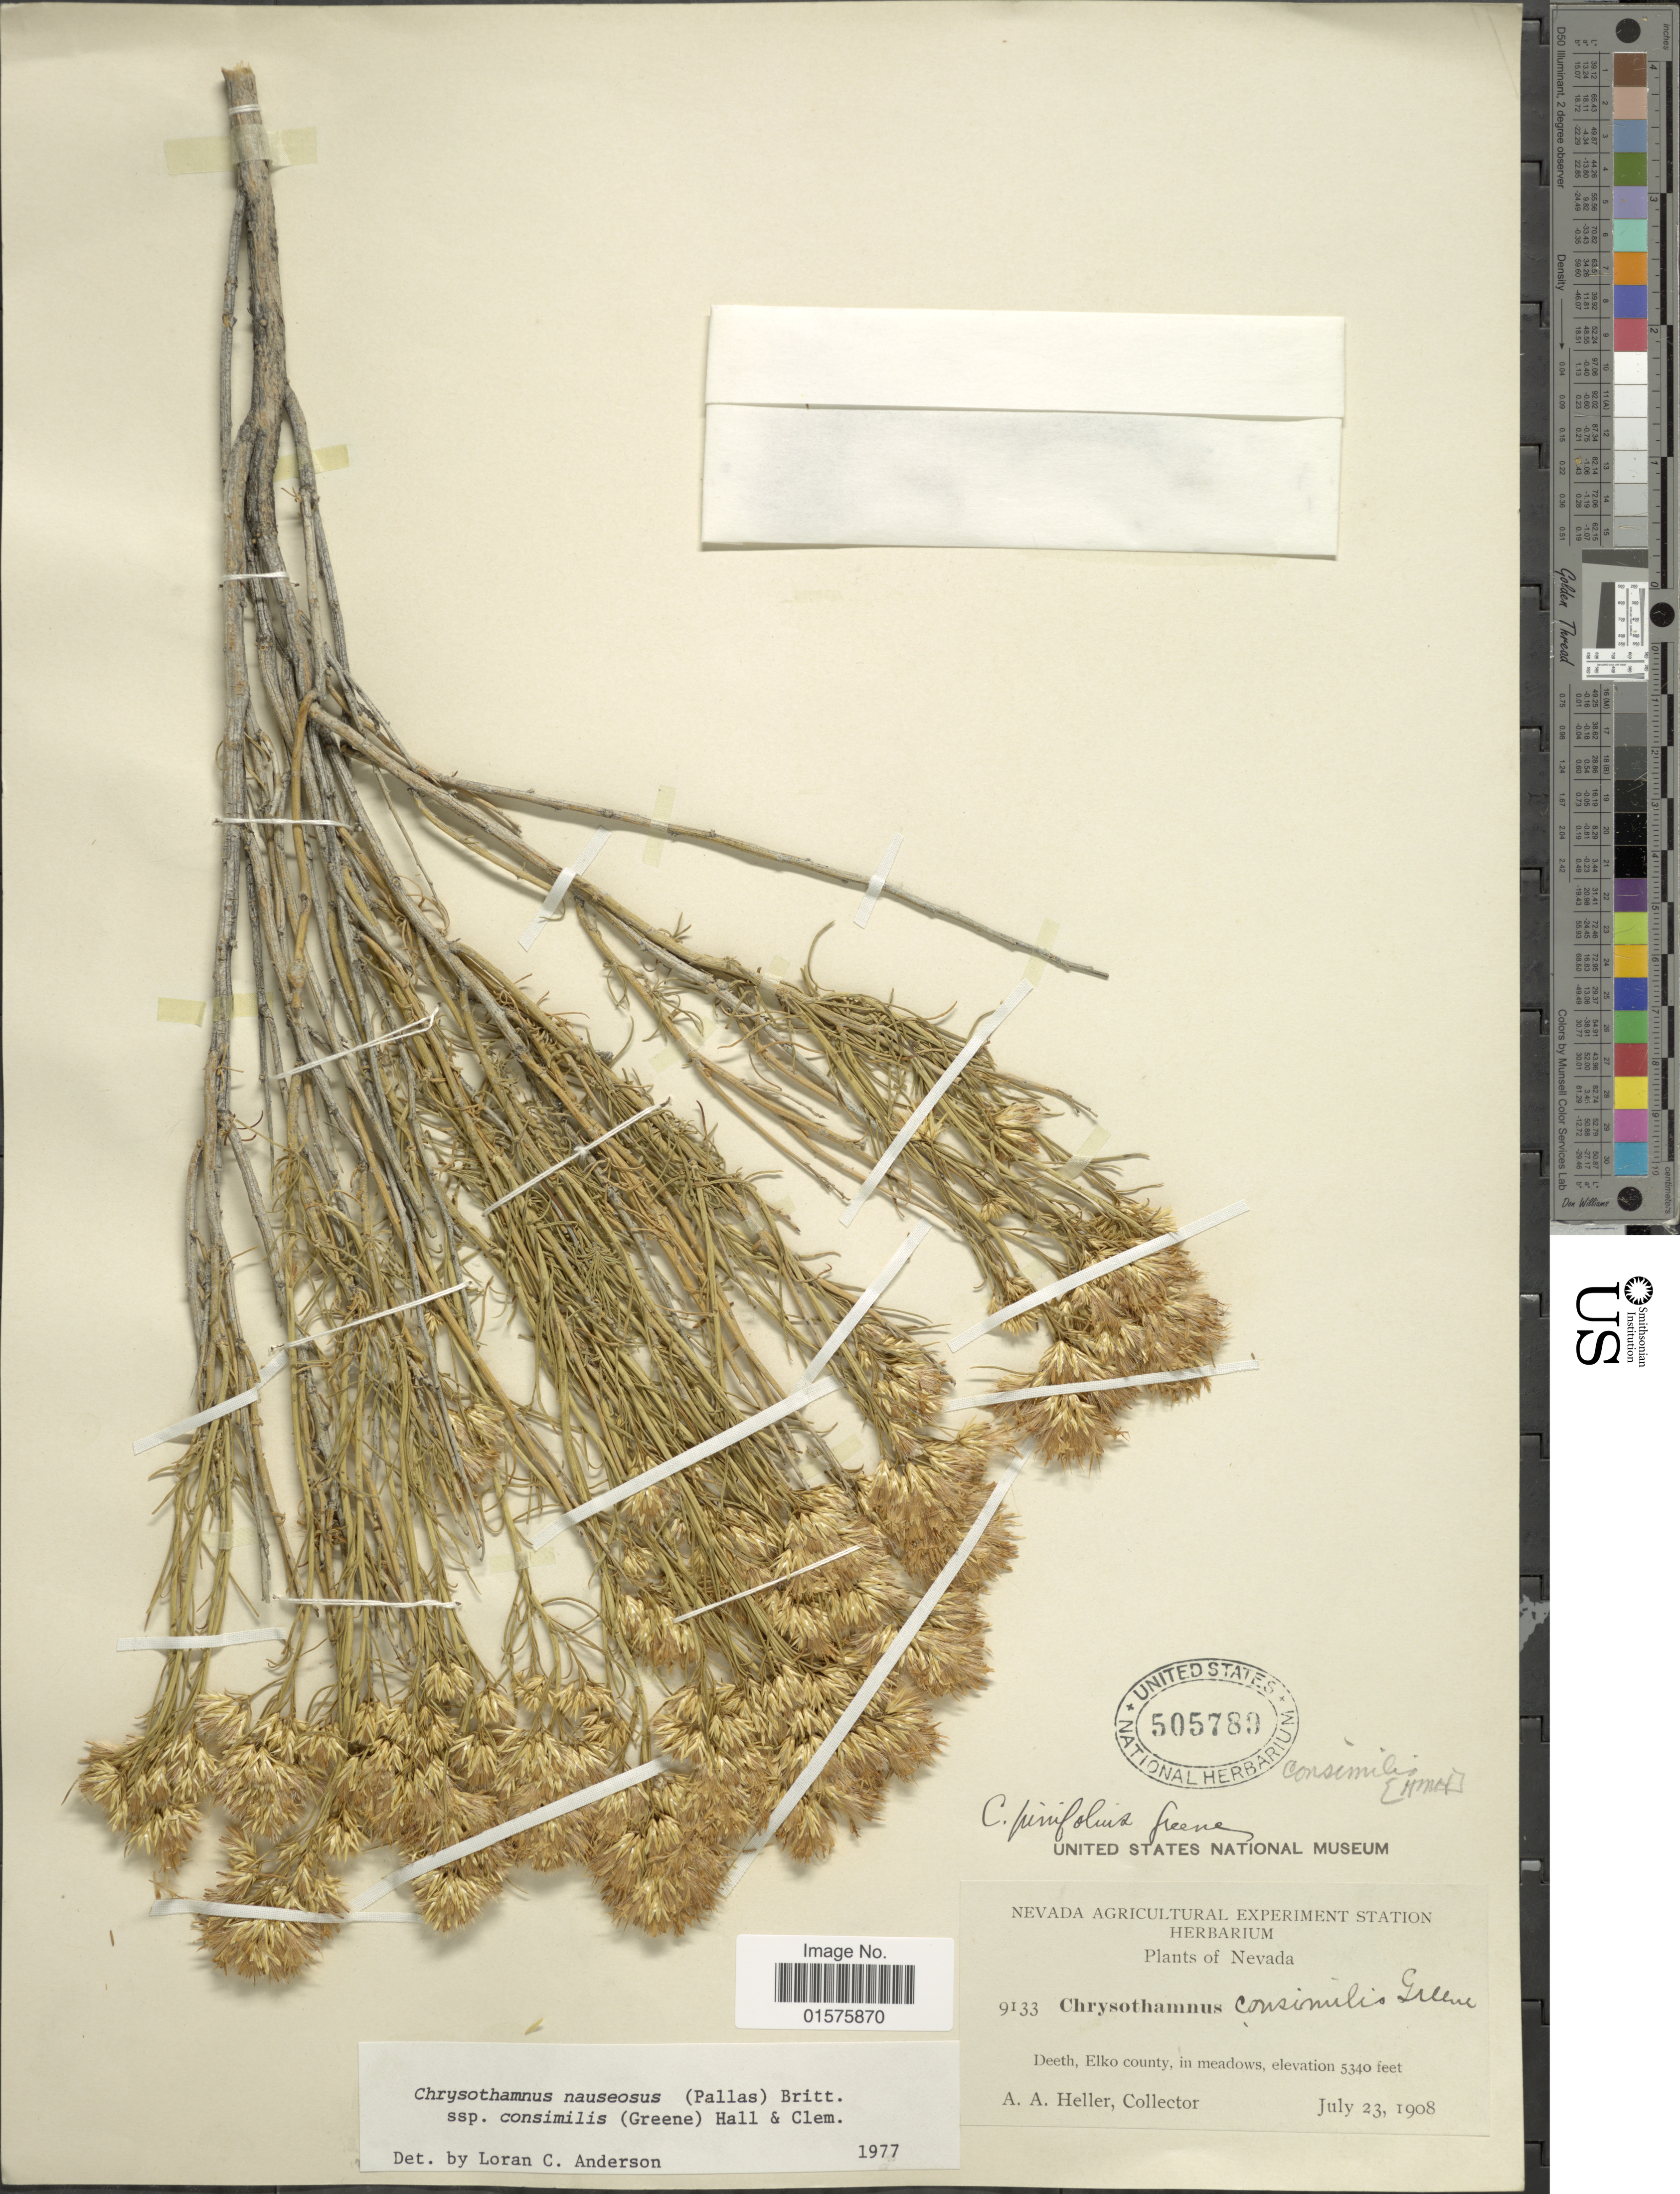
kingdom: Plantae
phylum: Tracheophyta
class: Magnoliopsida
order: Asterales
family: Asteraceae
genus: Ericameria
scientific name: Ericameria nauseosa var. oreophila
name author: (A. Nelson) G.L. Nesom & G.I. Baird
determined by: Urbatsch, Lowell E., Curator (LSU), Louisiana State University (UNITED STATES)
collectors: A. A. Heller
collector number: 9I33*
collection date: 1908-07-23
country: United States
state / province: Nevada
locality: Deeth, Elko County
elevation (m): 1628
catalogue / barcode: US 505789